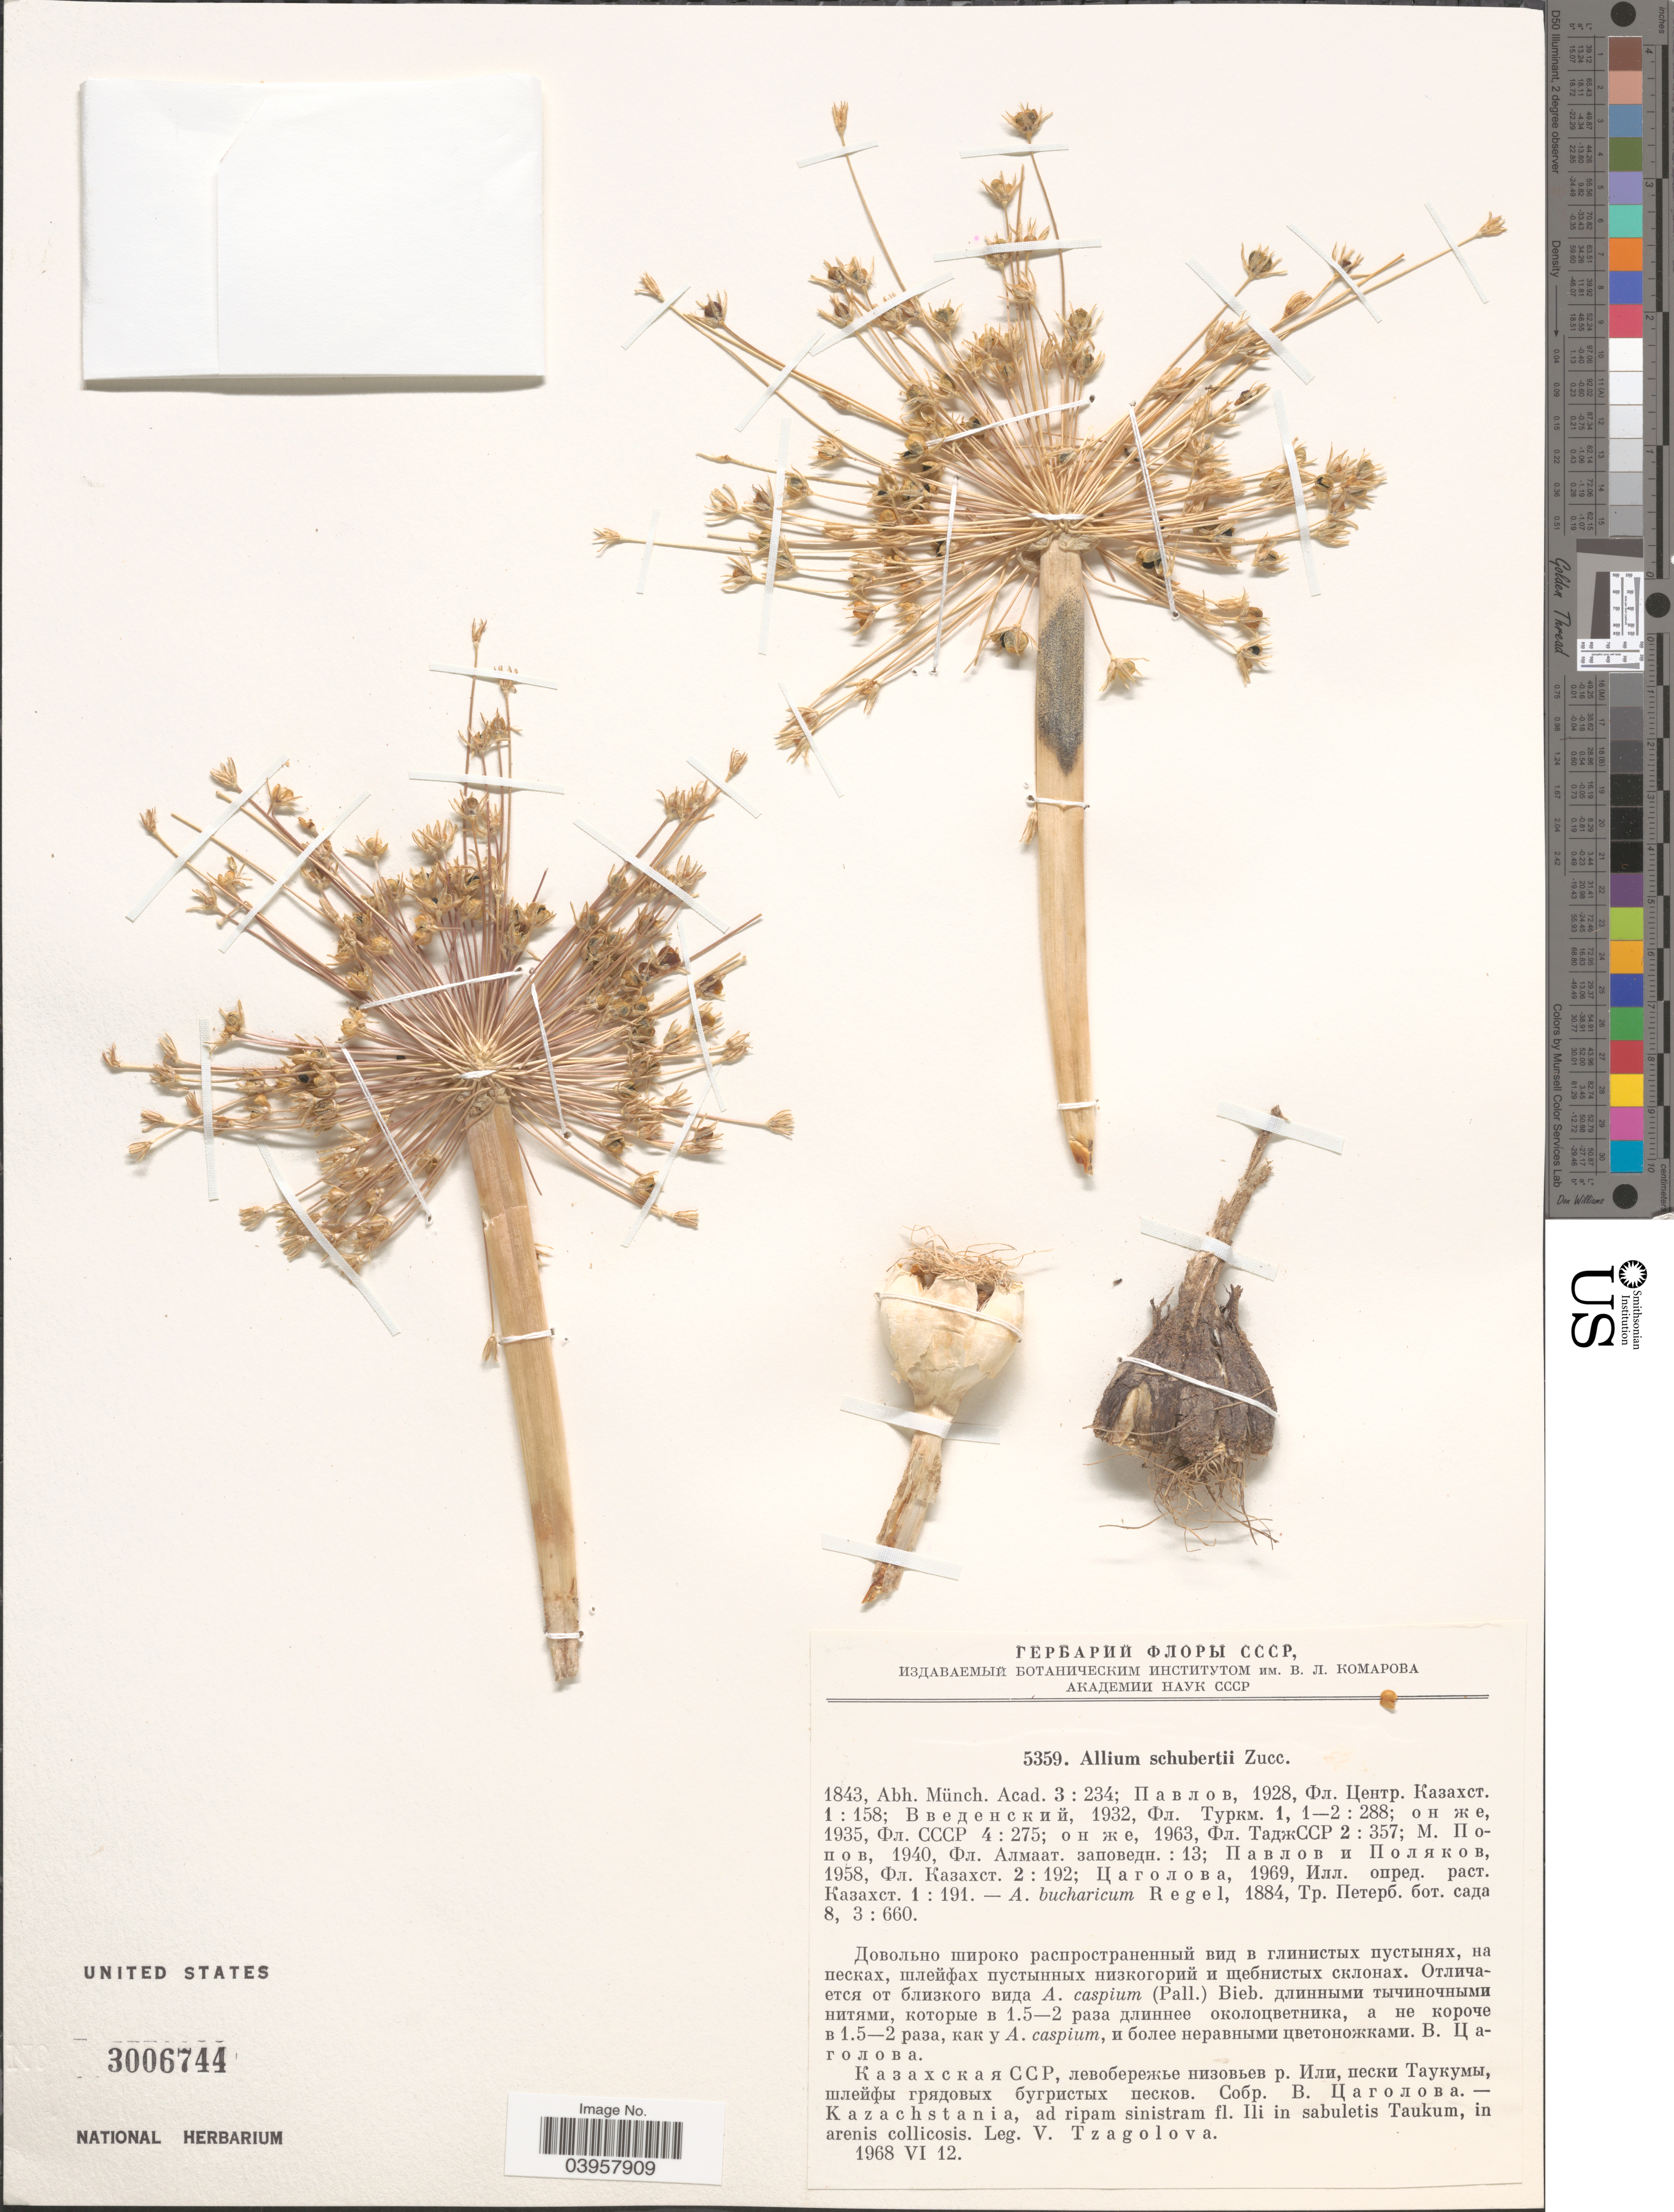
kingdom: Plantae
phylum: Tracheophyta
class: Liliopsida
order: Asparagales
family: Amaryllidaceae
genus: Allium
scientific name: Allium schubertii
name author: Zucc.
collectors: V. Tzagolova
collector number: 5359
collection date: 1968-06-12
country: Kazakhstan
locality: Kazachstania, ad ripam sinistram fl. Ili in sabuletis Taukum.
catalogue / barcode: US 3006744